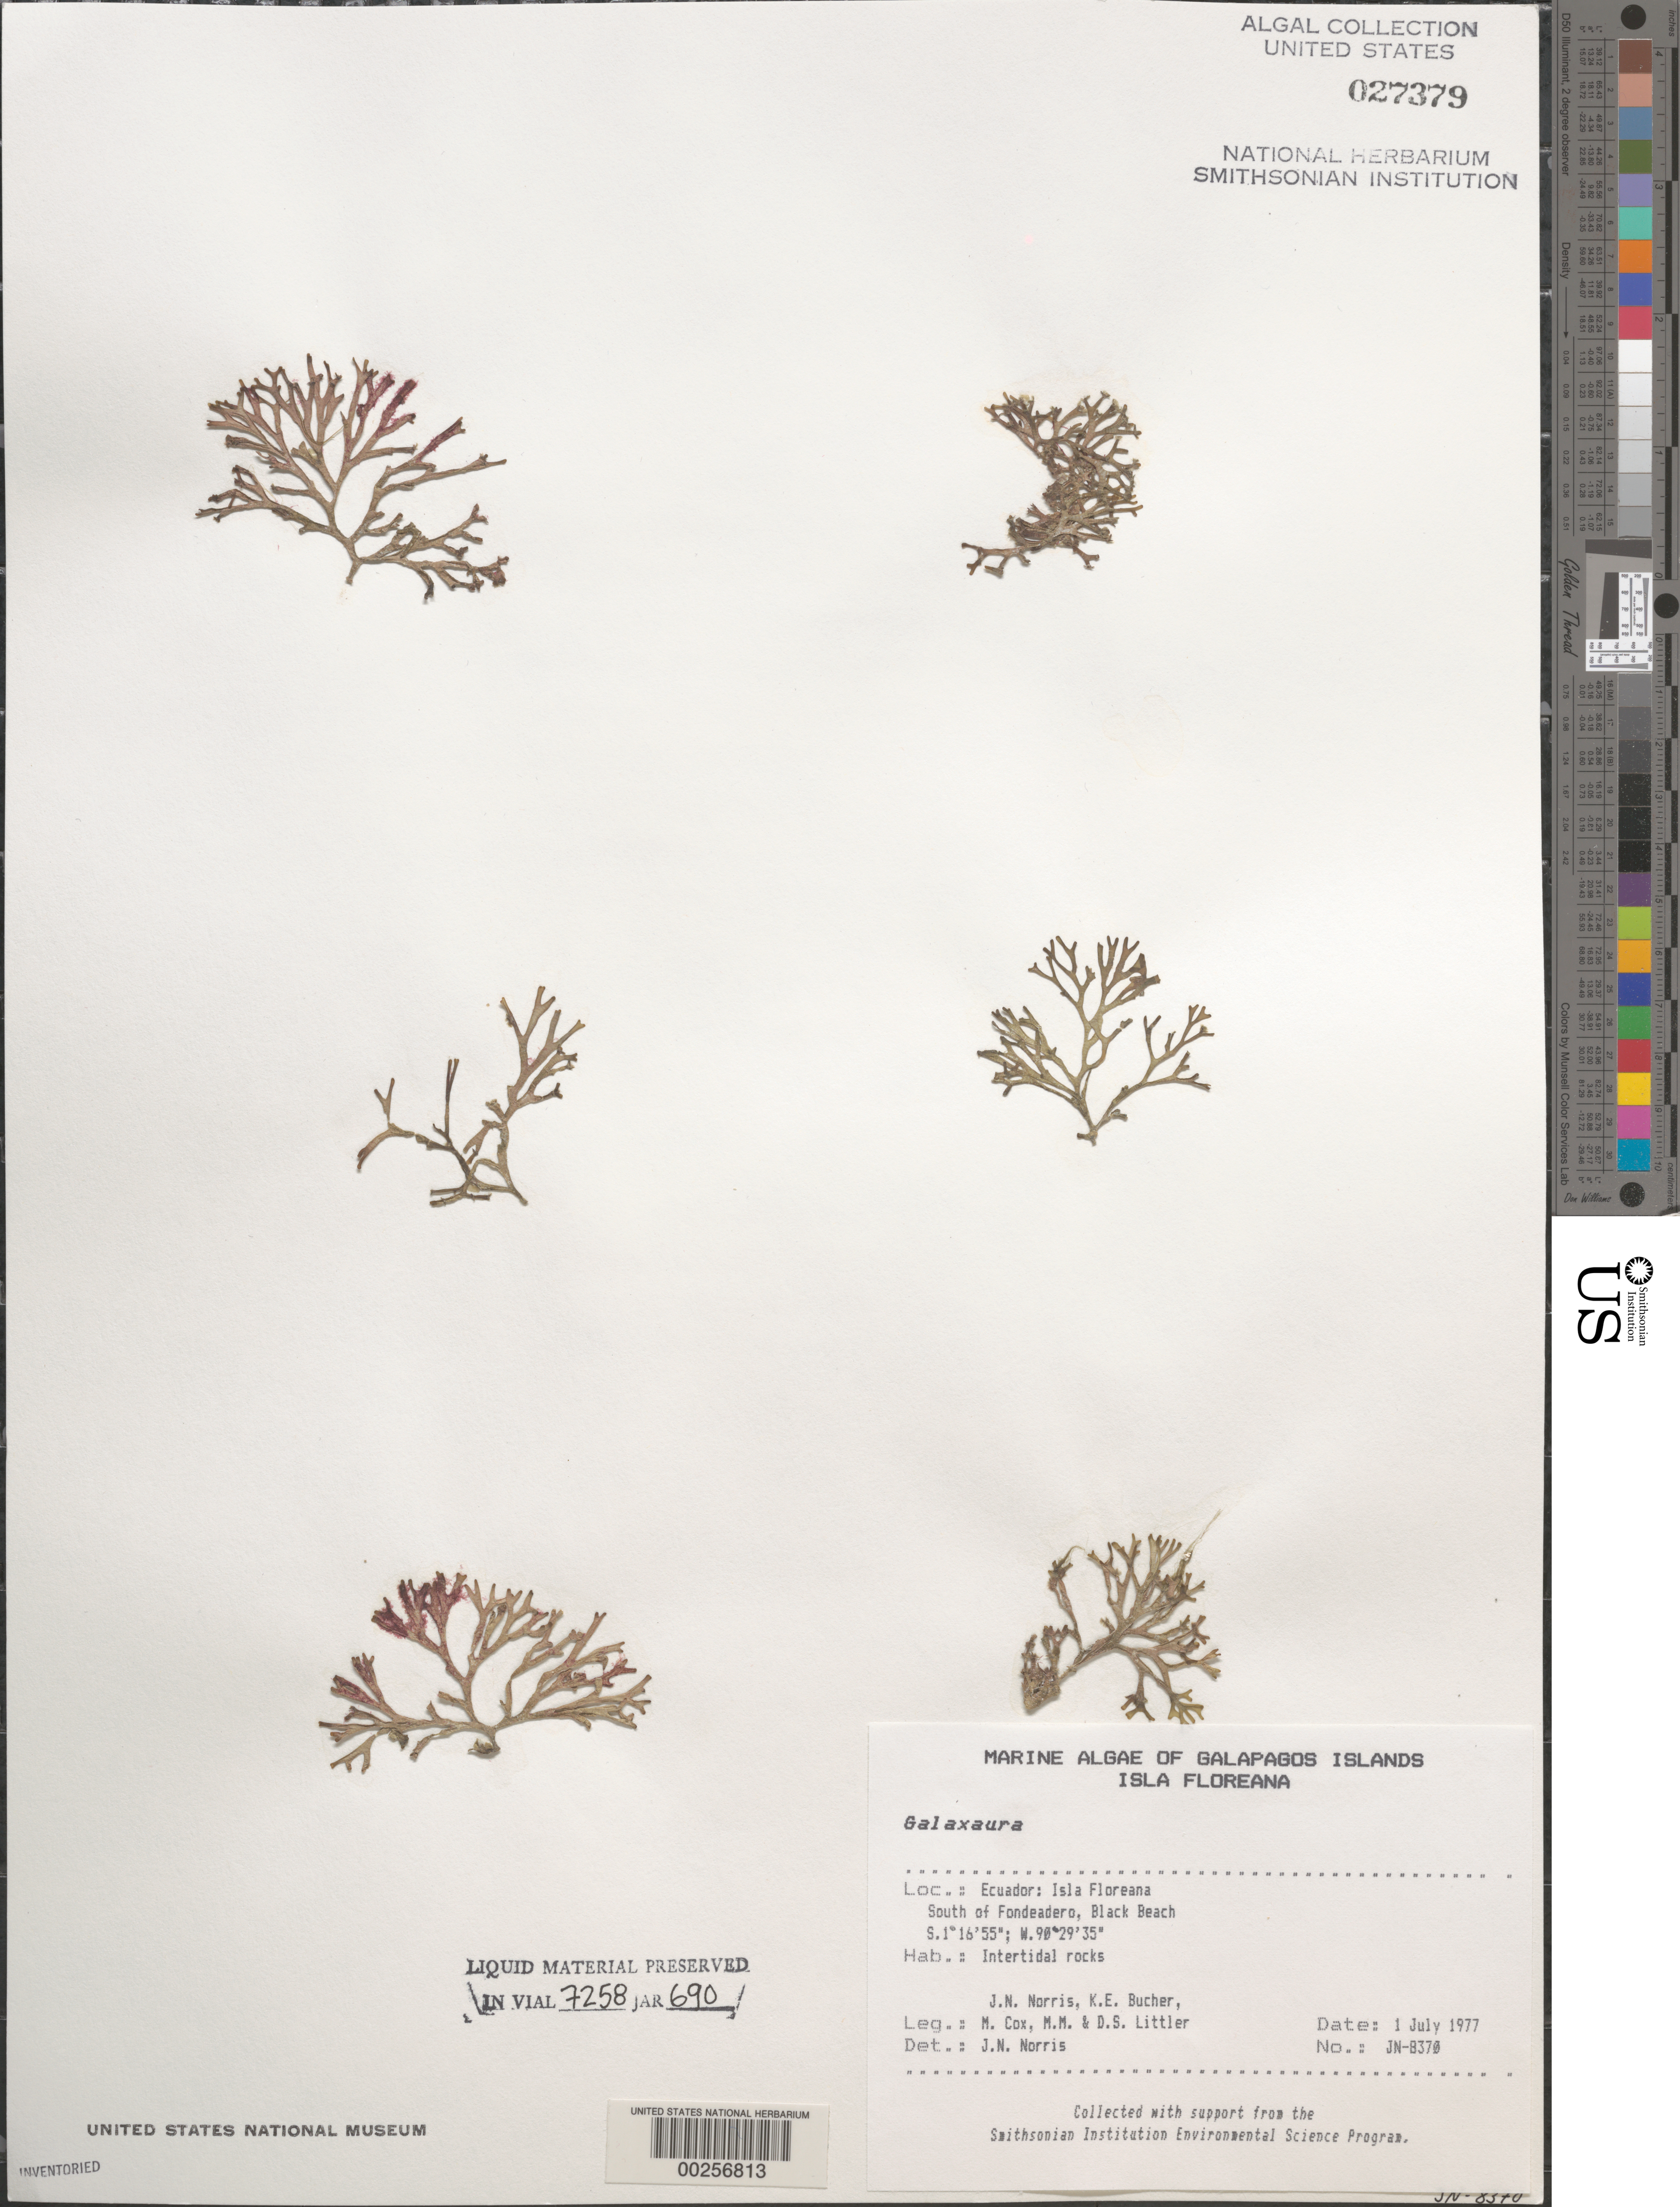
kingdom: Plantae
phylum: Rhodophyta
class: Florideophyceae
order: Nemaliales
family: Galaxauraceae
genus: Galaxaura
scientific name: Galaxaura sp.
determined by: Norris, James N.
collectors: J. N. Norris, K. E. Bucher, M. Cox, M. M. Littler & D. S. Littler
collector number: JN-8370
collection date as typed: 01 Jul 1977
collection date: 1977-07-01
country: Ecuador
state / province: Colón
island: Floreana [Charles, Santa Maria]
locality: Black Beach south of Fondeadero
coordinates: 1 16'55"S, 90 29'35"W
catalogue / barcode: US 27379